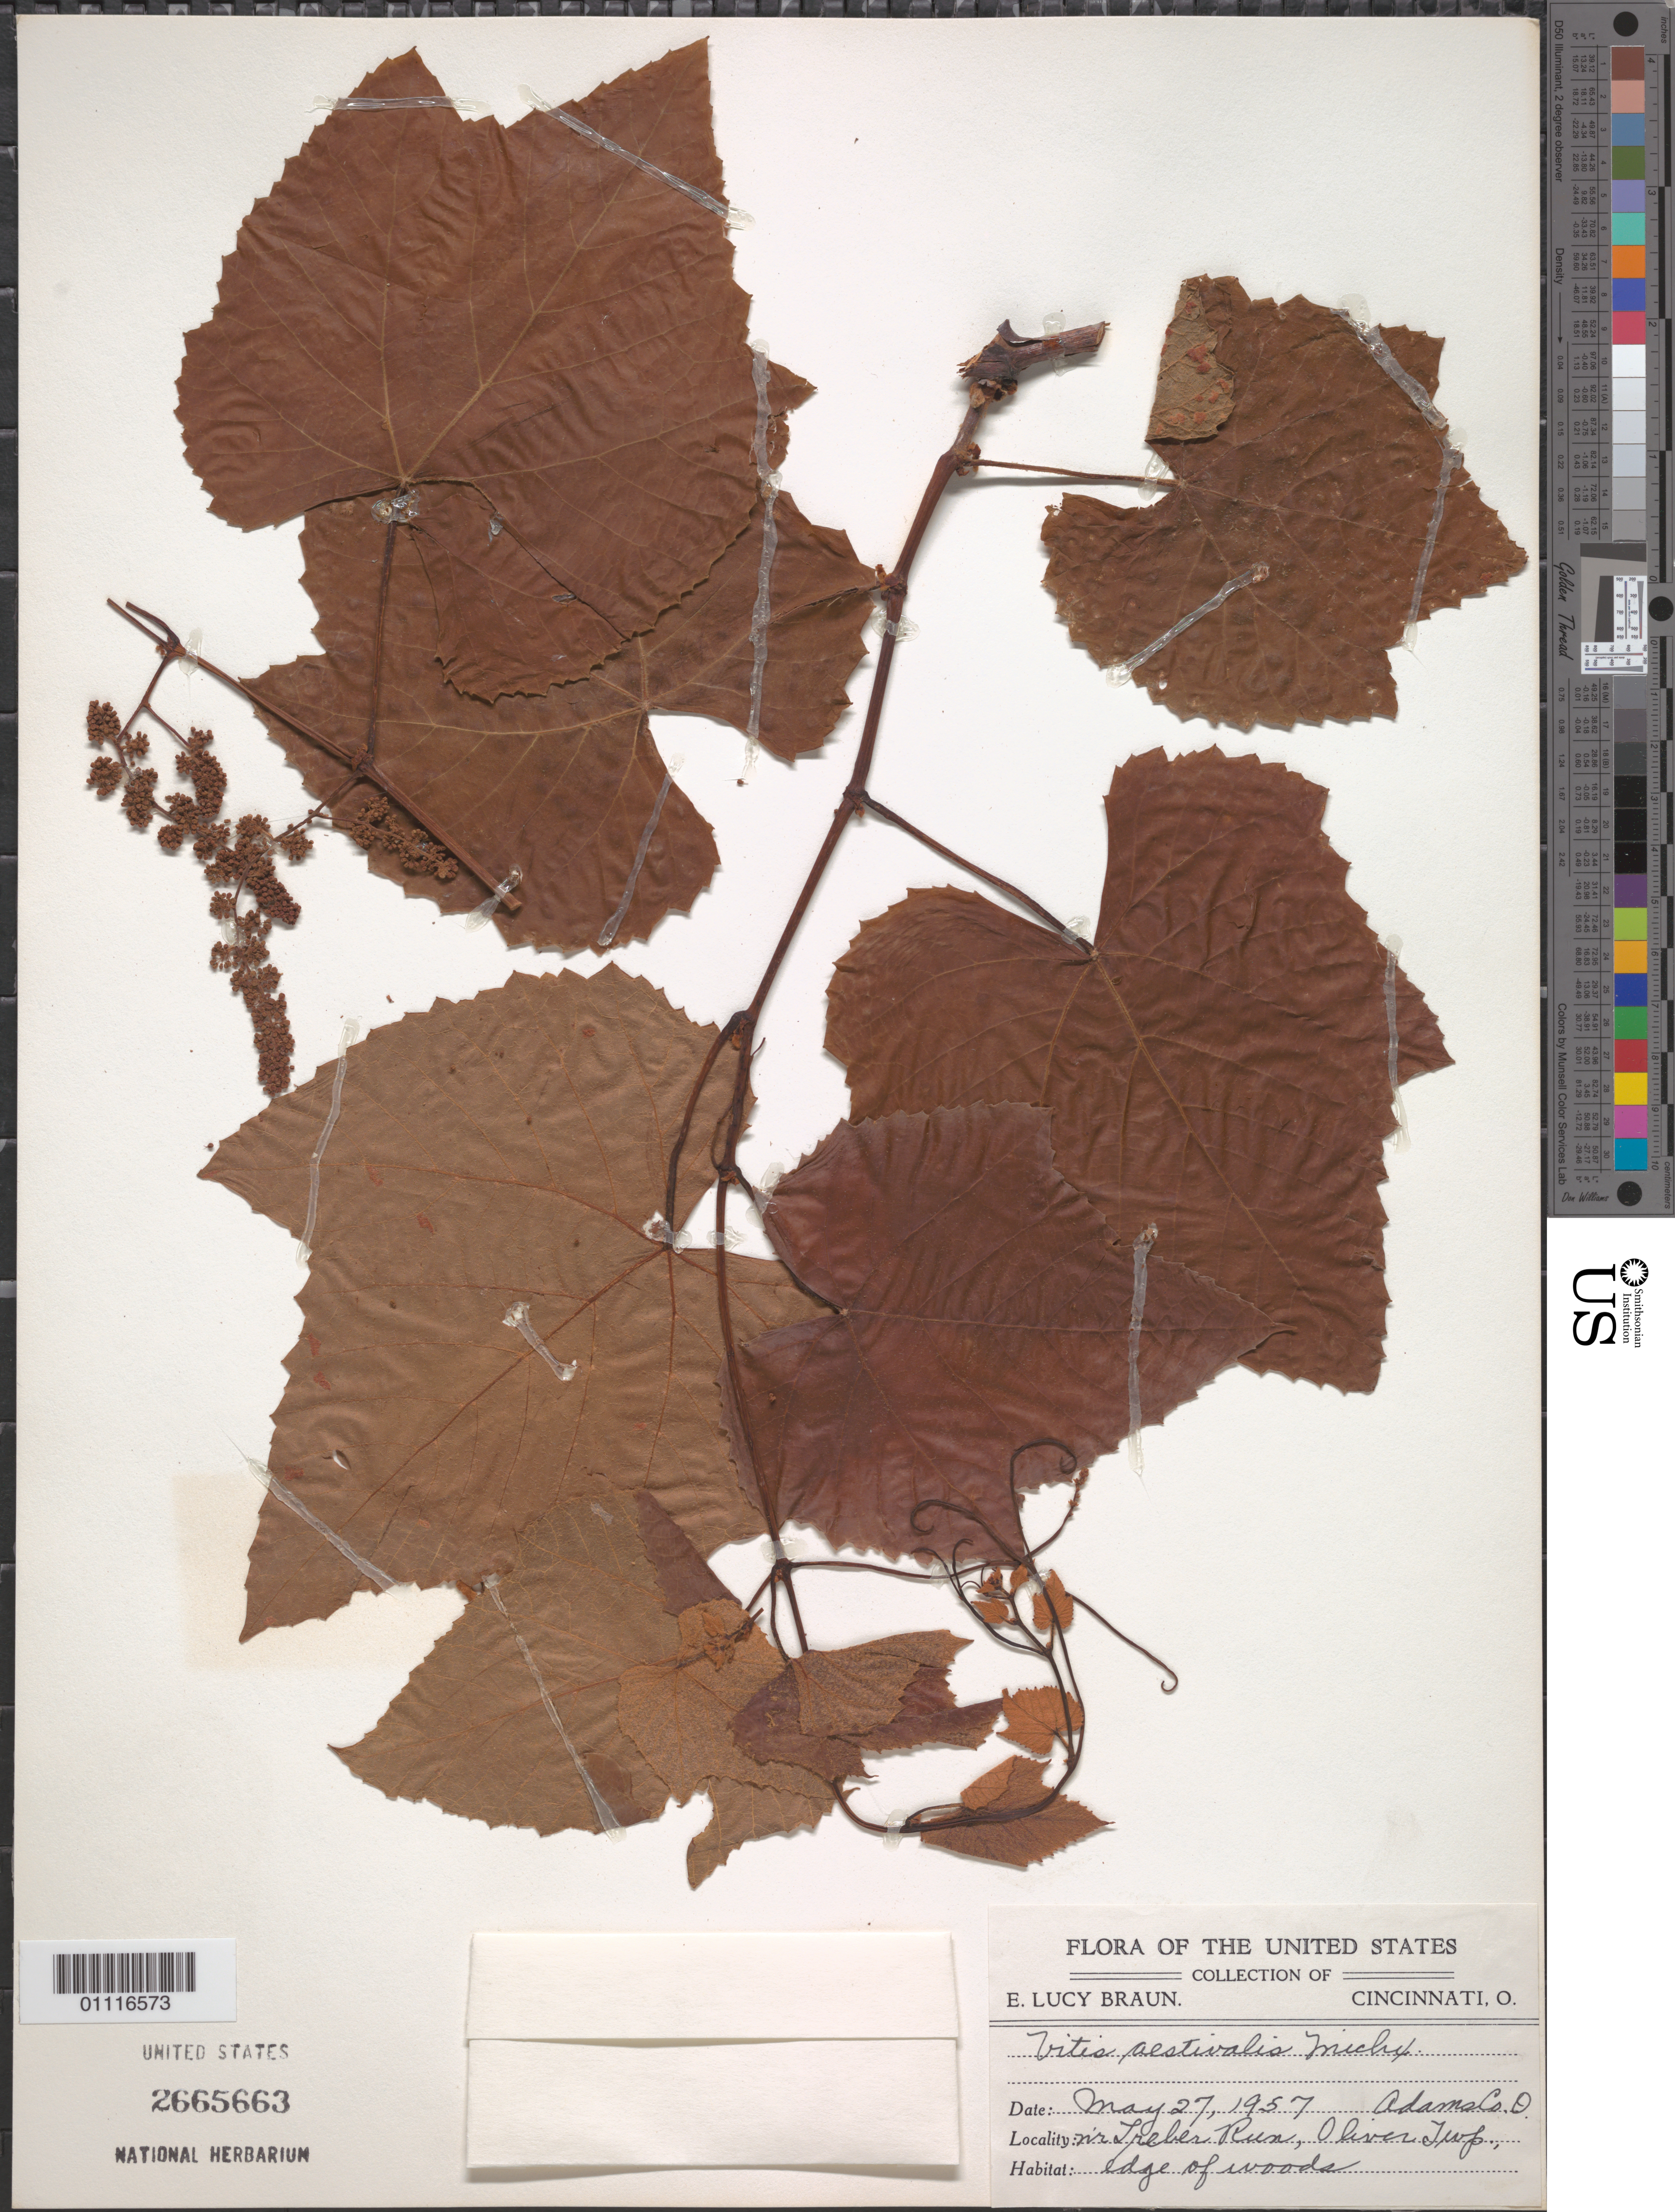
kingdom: Plantae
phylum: Tracheophyta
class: Magnoliopsida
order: Vitales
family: Vitaceae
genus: Vitis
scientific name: Vitis aestivalis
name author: Michx.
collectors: E. L. Braun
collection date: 1957-05-27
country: United States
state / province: Ohio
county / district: Adams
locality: Oliver Jup.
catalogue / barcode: US 2665663